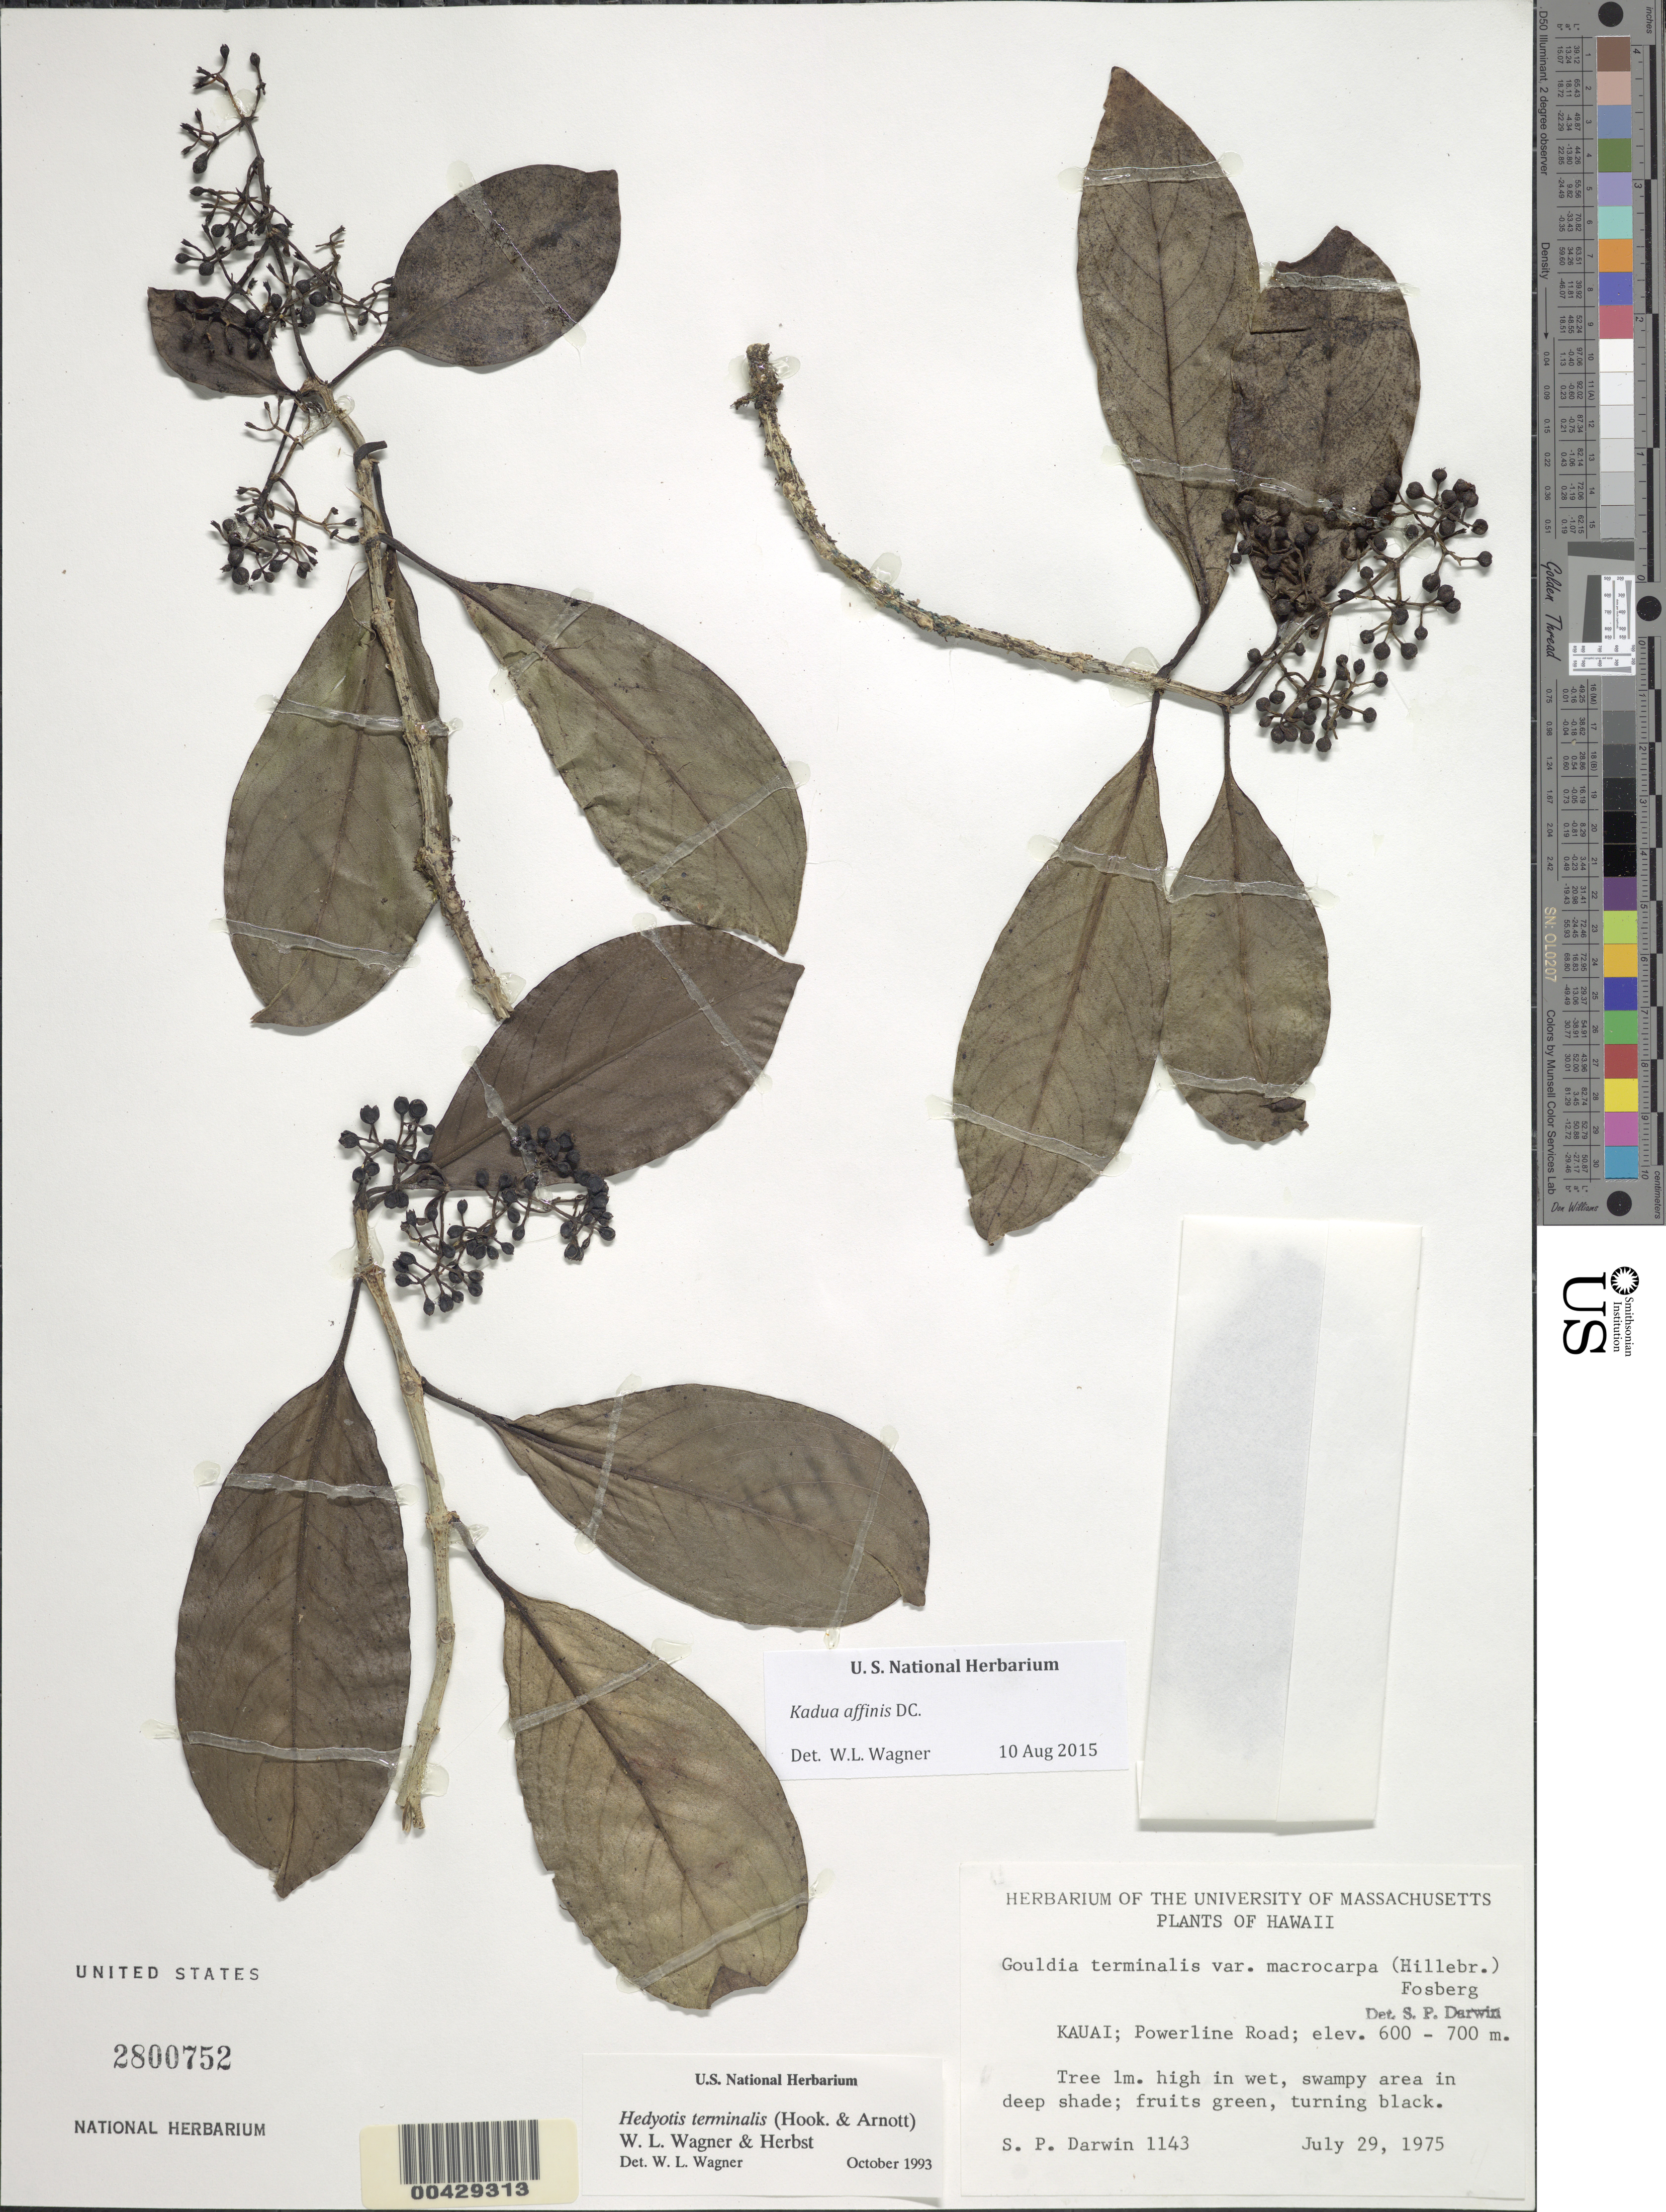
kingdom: Plantae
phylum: Tracheophyta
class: Magnoliopsida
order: Gentianales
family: Rubiaceae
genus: Kadua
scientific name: Kadua affinis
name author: DC.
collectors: S. P. Darwin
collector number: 1143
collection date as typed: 29 Jul 1975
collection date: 1975-07-29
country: United States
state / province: Hawaii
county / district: Kauai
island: Kaua'i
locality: Powerline Road.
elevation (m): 600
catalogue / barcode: US 2800752